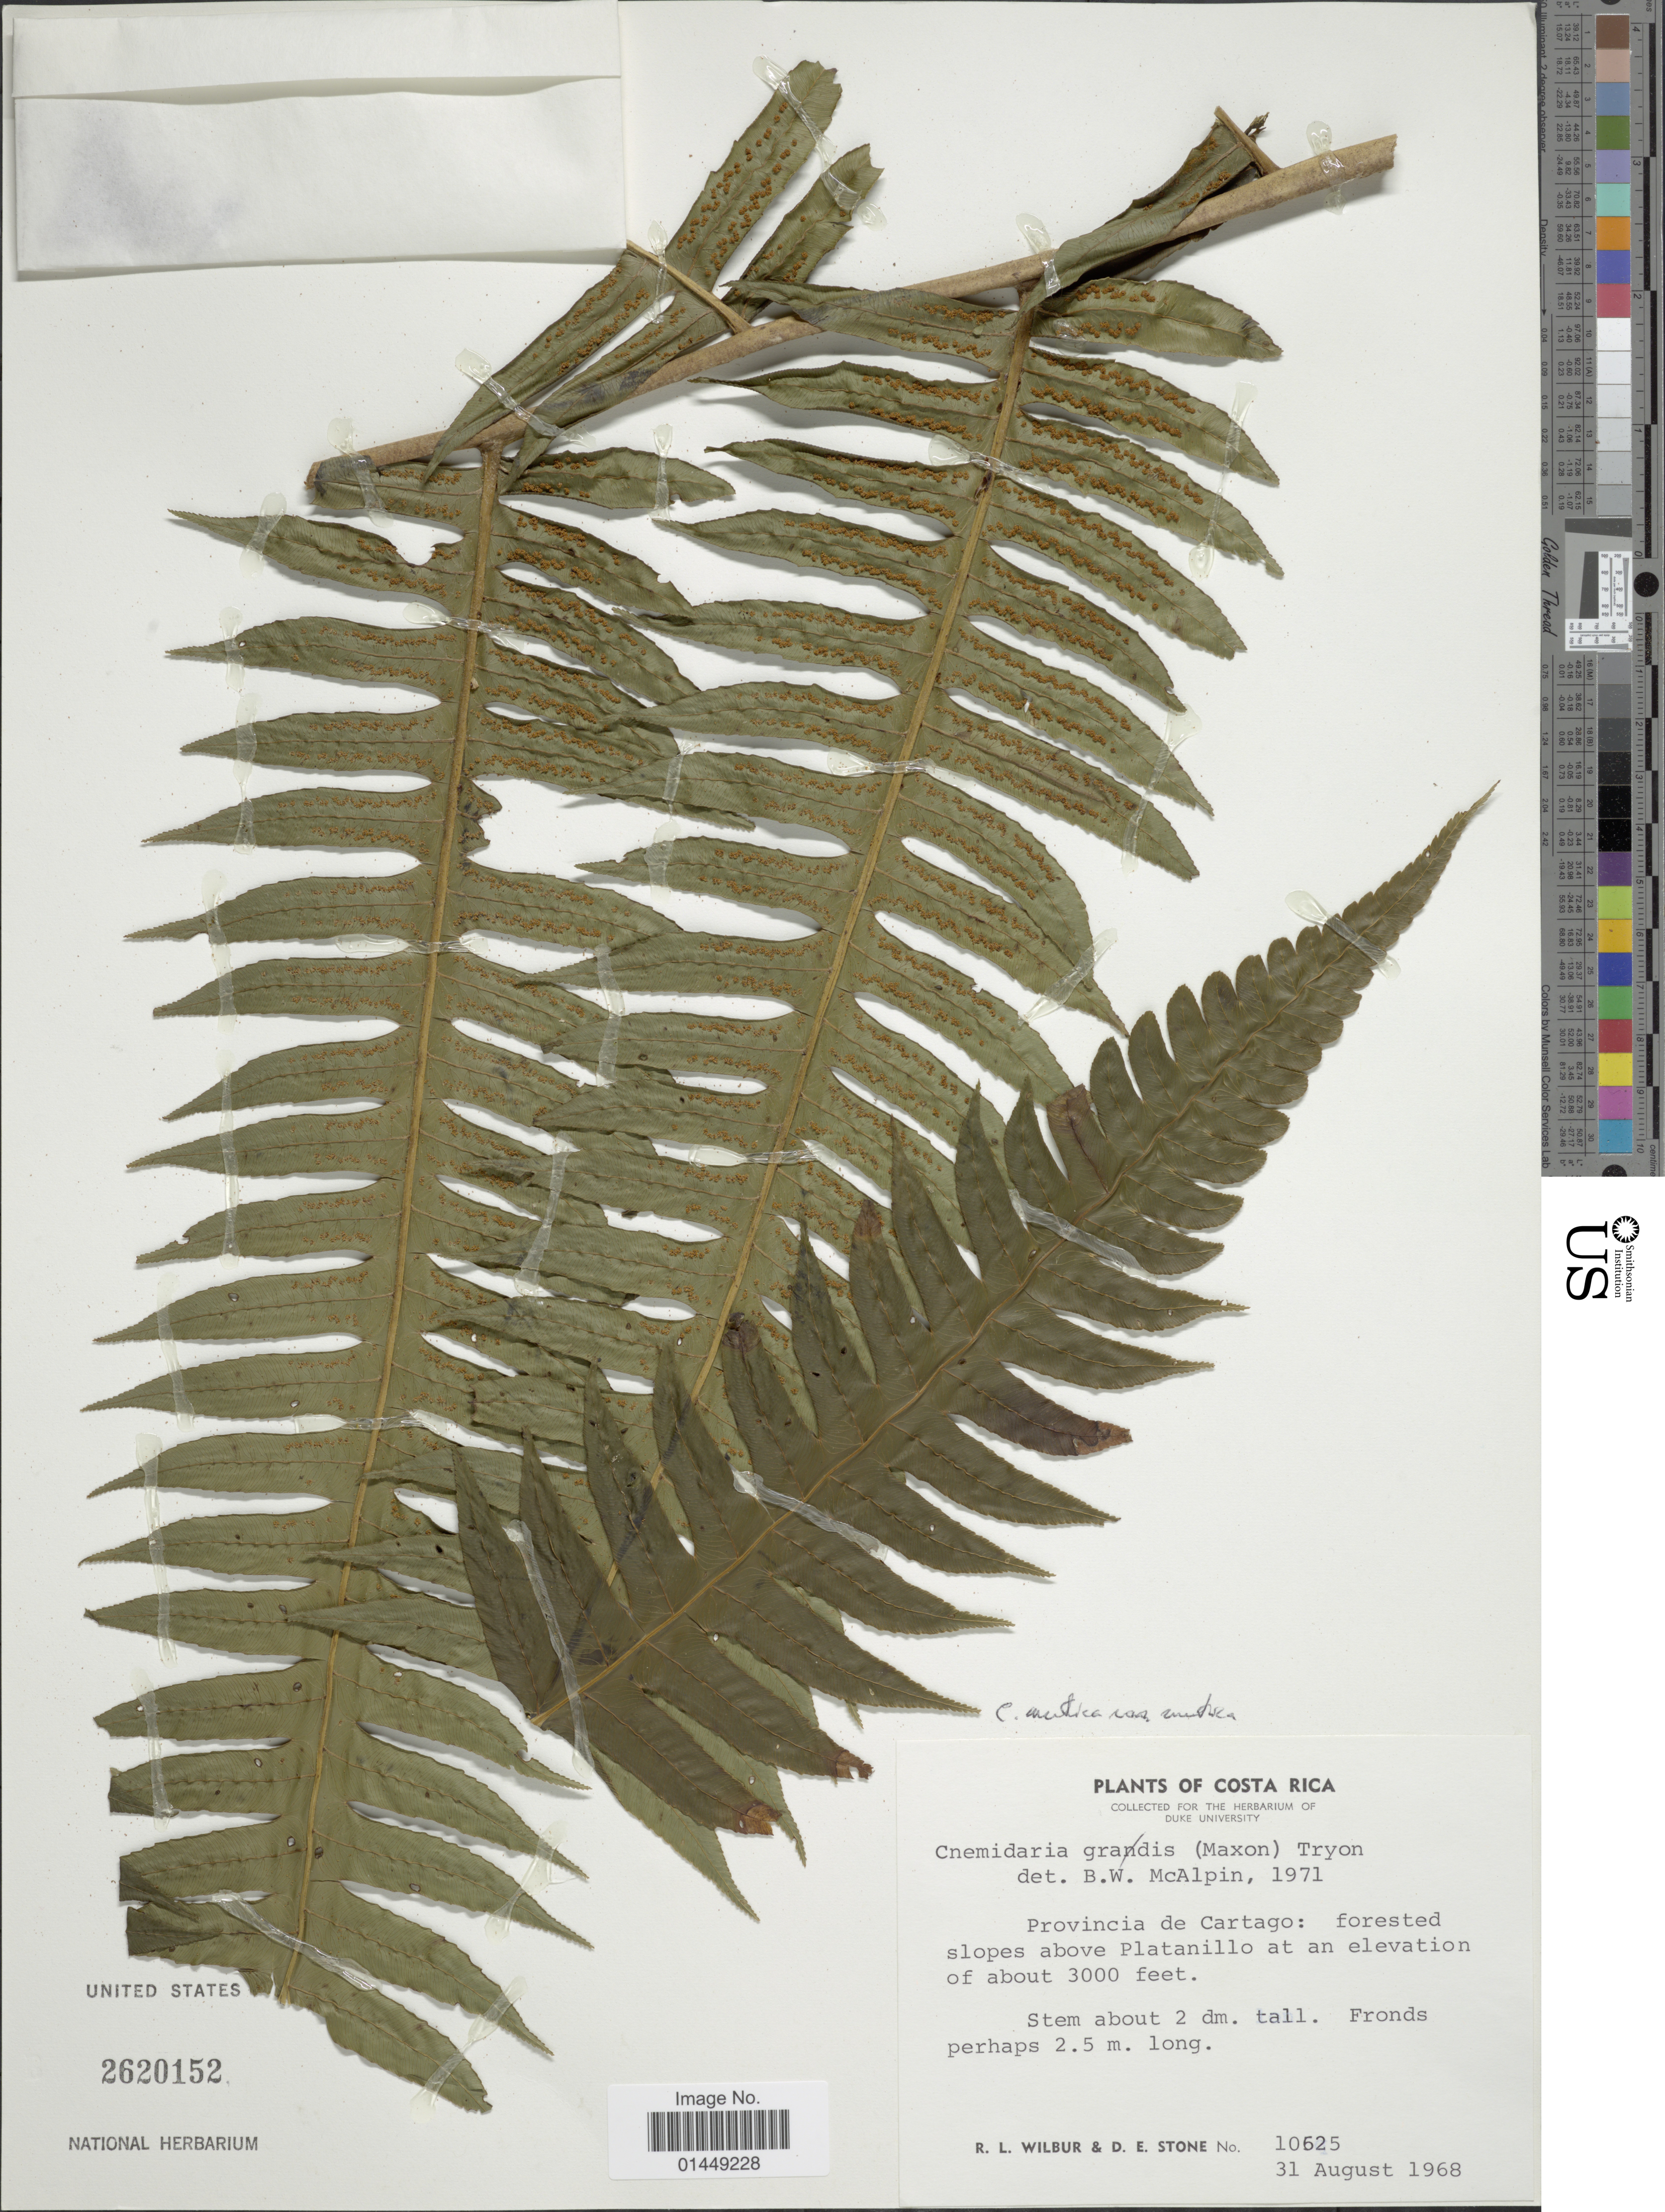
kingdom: Plantae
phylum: Tracheophyta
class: Polypodiopsida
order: Cyatheales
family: Cyatheaceae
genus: Cyathea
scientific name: Cyathea mutica var. mutica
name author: (Christ) Domin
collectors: R. L. Wilbur & D. E. Stone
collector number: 10525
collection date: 1968-08-31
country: Costa Rica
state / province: Cartago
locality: Provincia de Cartago: forested slopes above Platanillo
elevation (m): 914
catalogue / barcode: US 2620152